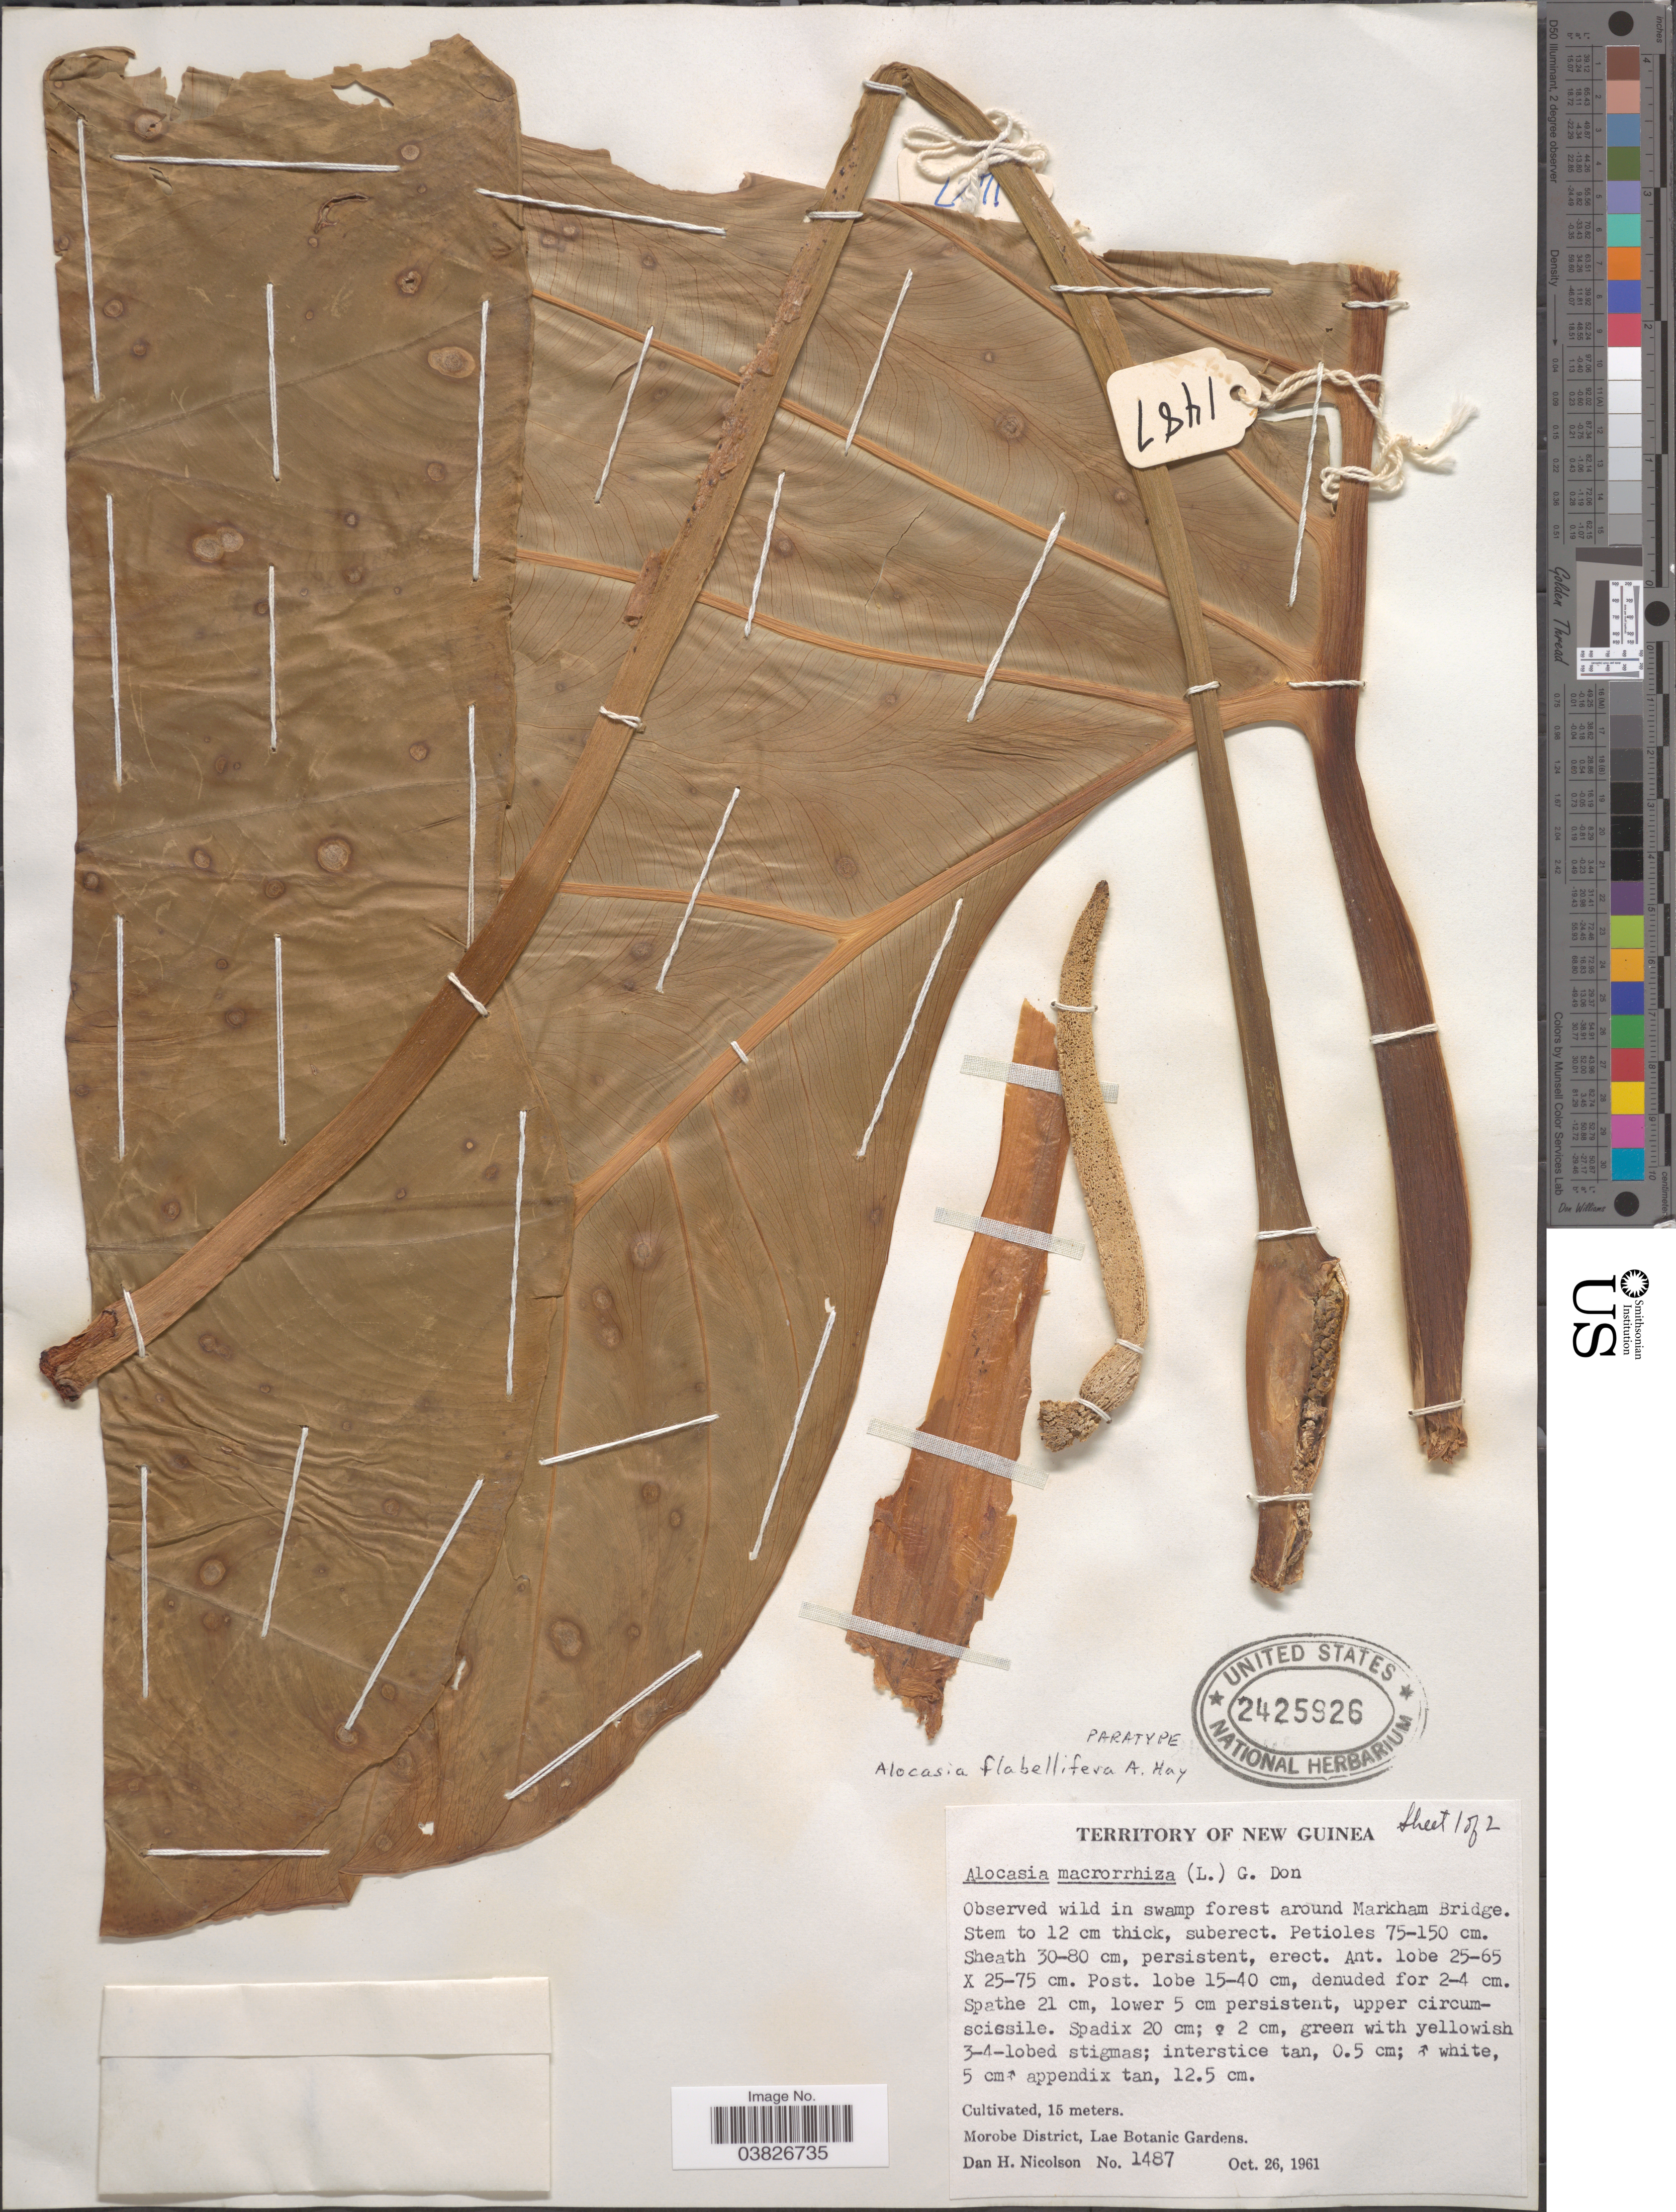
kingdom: Plantae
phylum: Tracheophyta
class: Liliopsida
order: Alismatales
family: Araceae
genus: Alocasia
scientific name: Alocasia flabellifera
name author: A. Hay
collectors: D. H. Nicolson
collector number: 1487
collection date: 1961-10-26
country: Papua New Guinea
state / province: Morobe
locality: Territory of New Guinea. Morobe District, Lae Botanic Gardens.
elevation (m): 15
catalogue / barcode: US 2425926